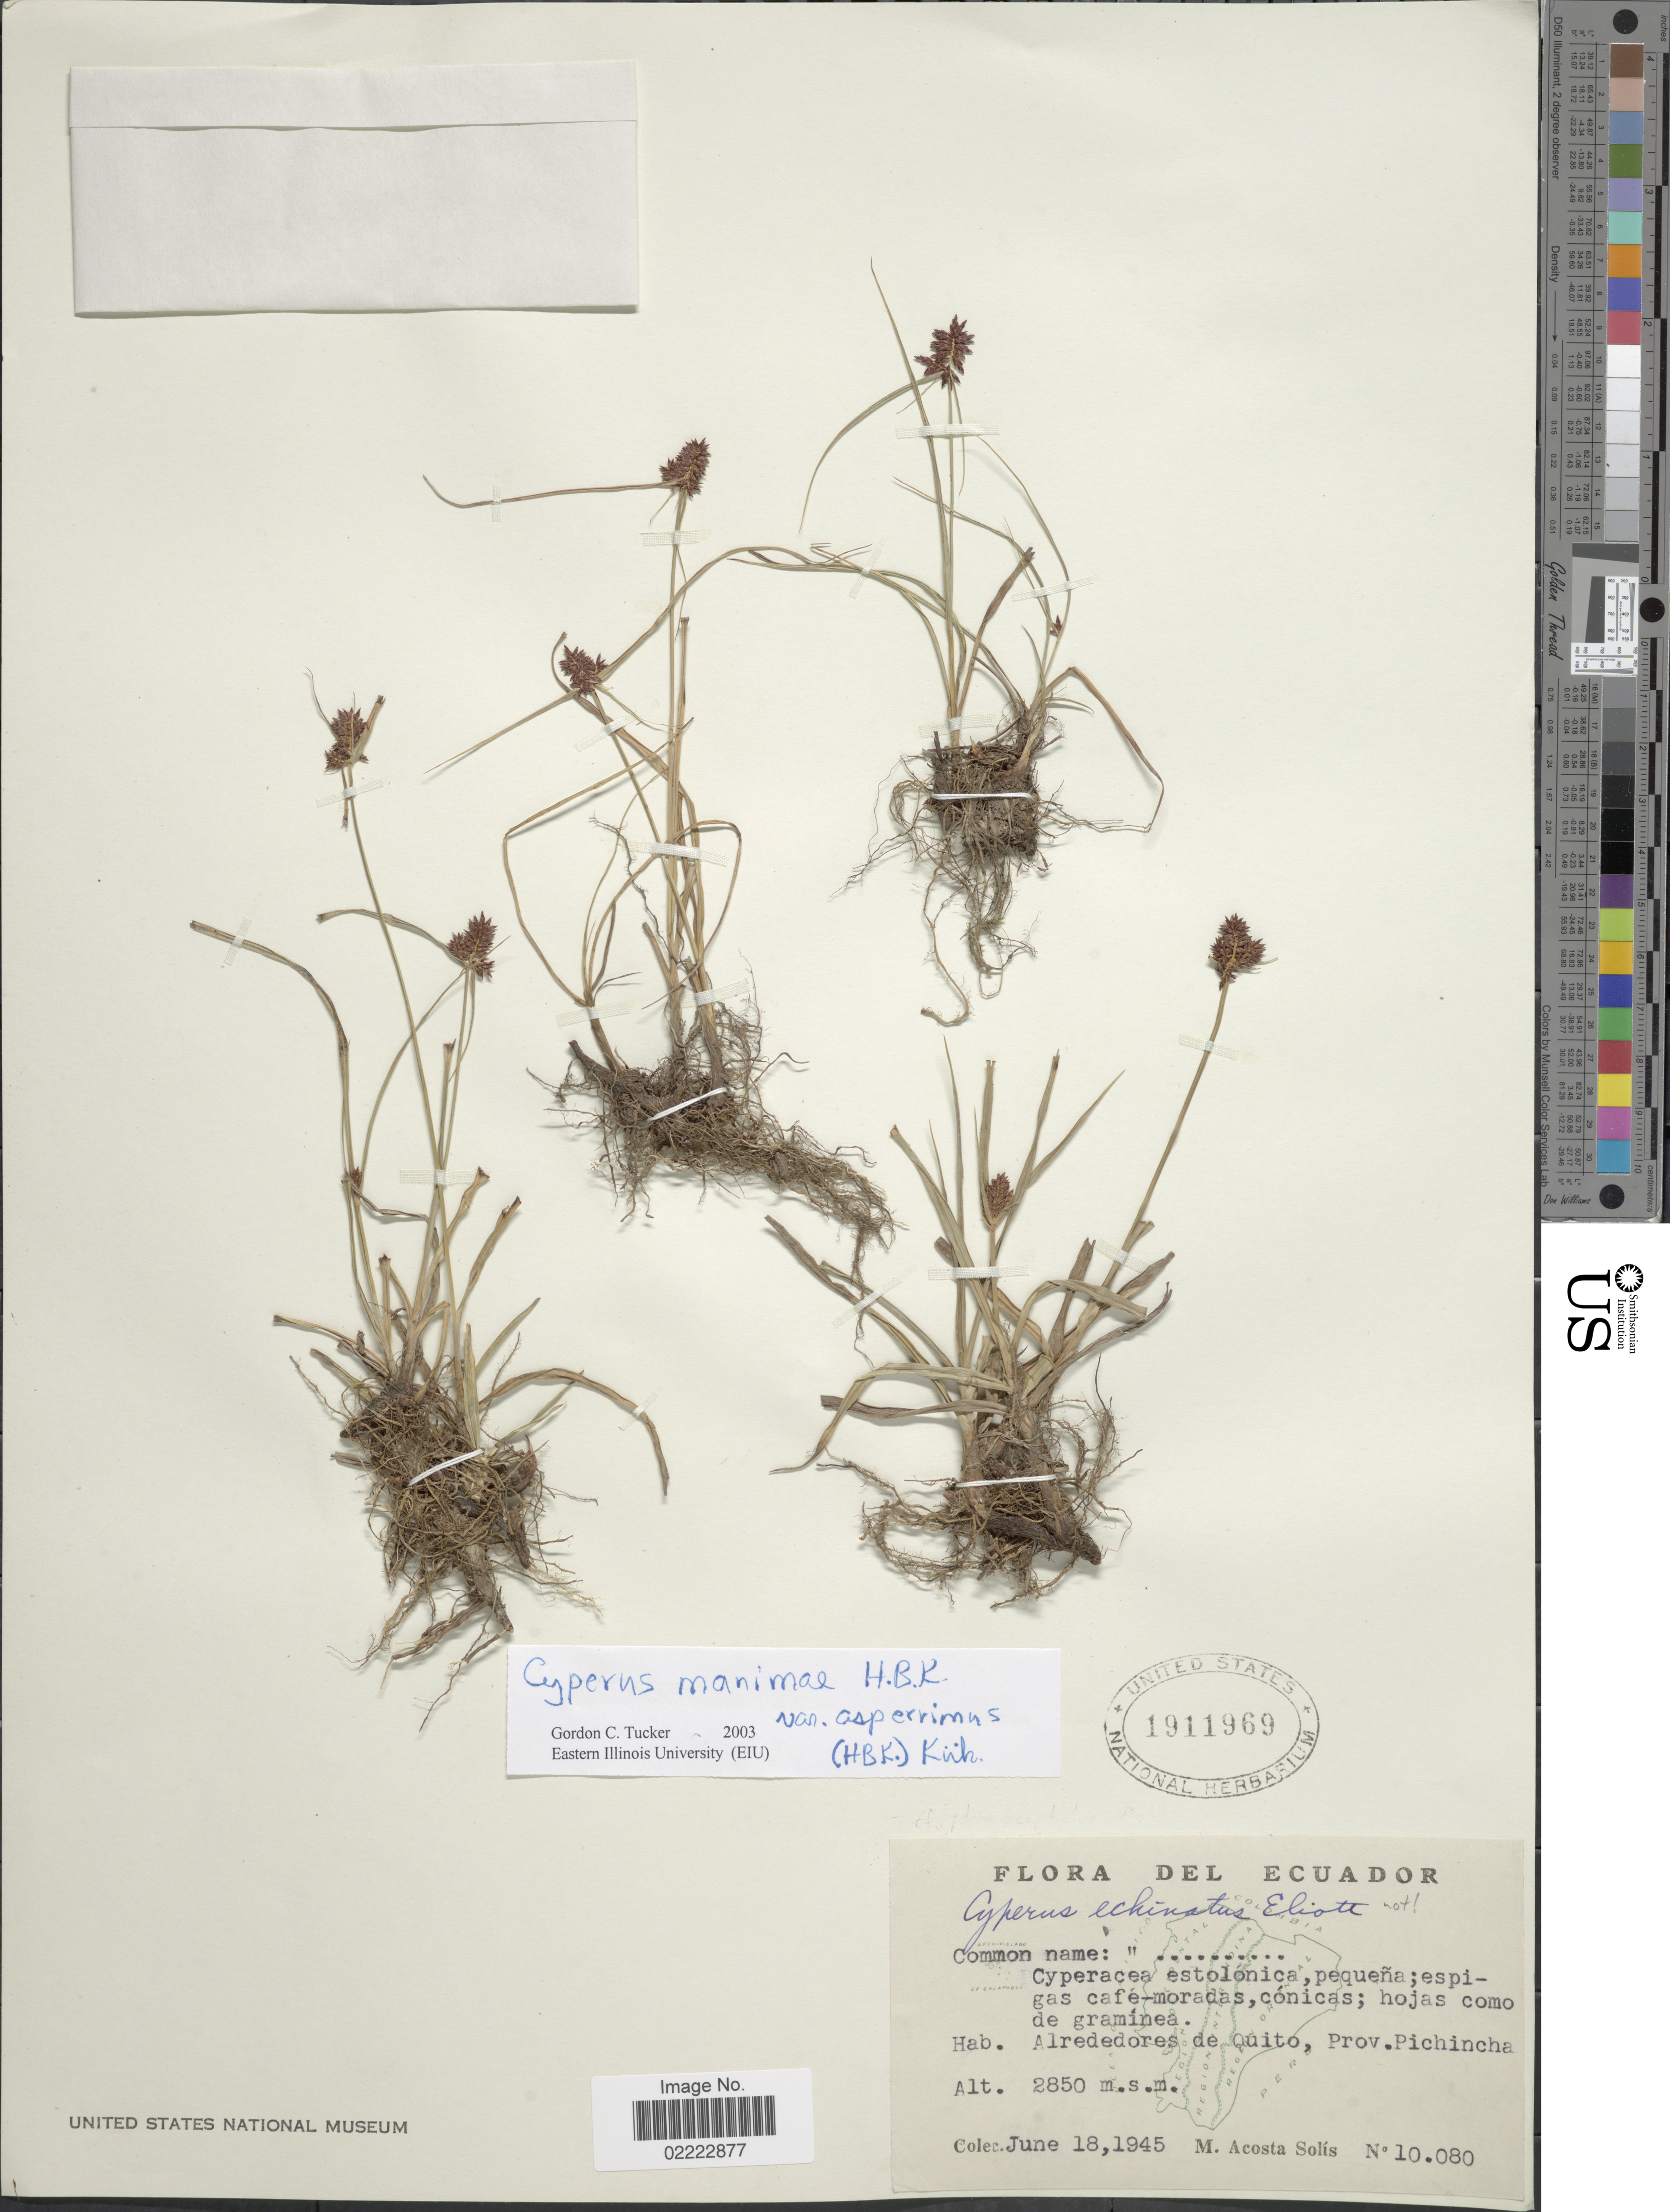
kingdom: Plantae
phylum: Tracheophyta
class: Liliopsida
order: Poales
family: Cyperaceae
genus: Cyperus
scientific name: Cyperus manimae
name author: Kunth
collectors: M. Acosta Solis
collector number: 10080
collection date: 1945-06-18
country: Ecuador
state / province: Pichincha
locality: Alrededores de Quito, Prov. Pichincha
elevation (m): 2850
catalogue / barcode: US 1911969